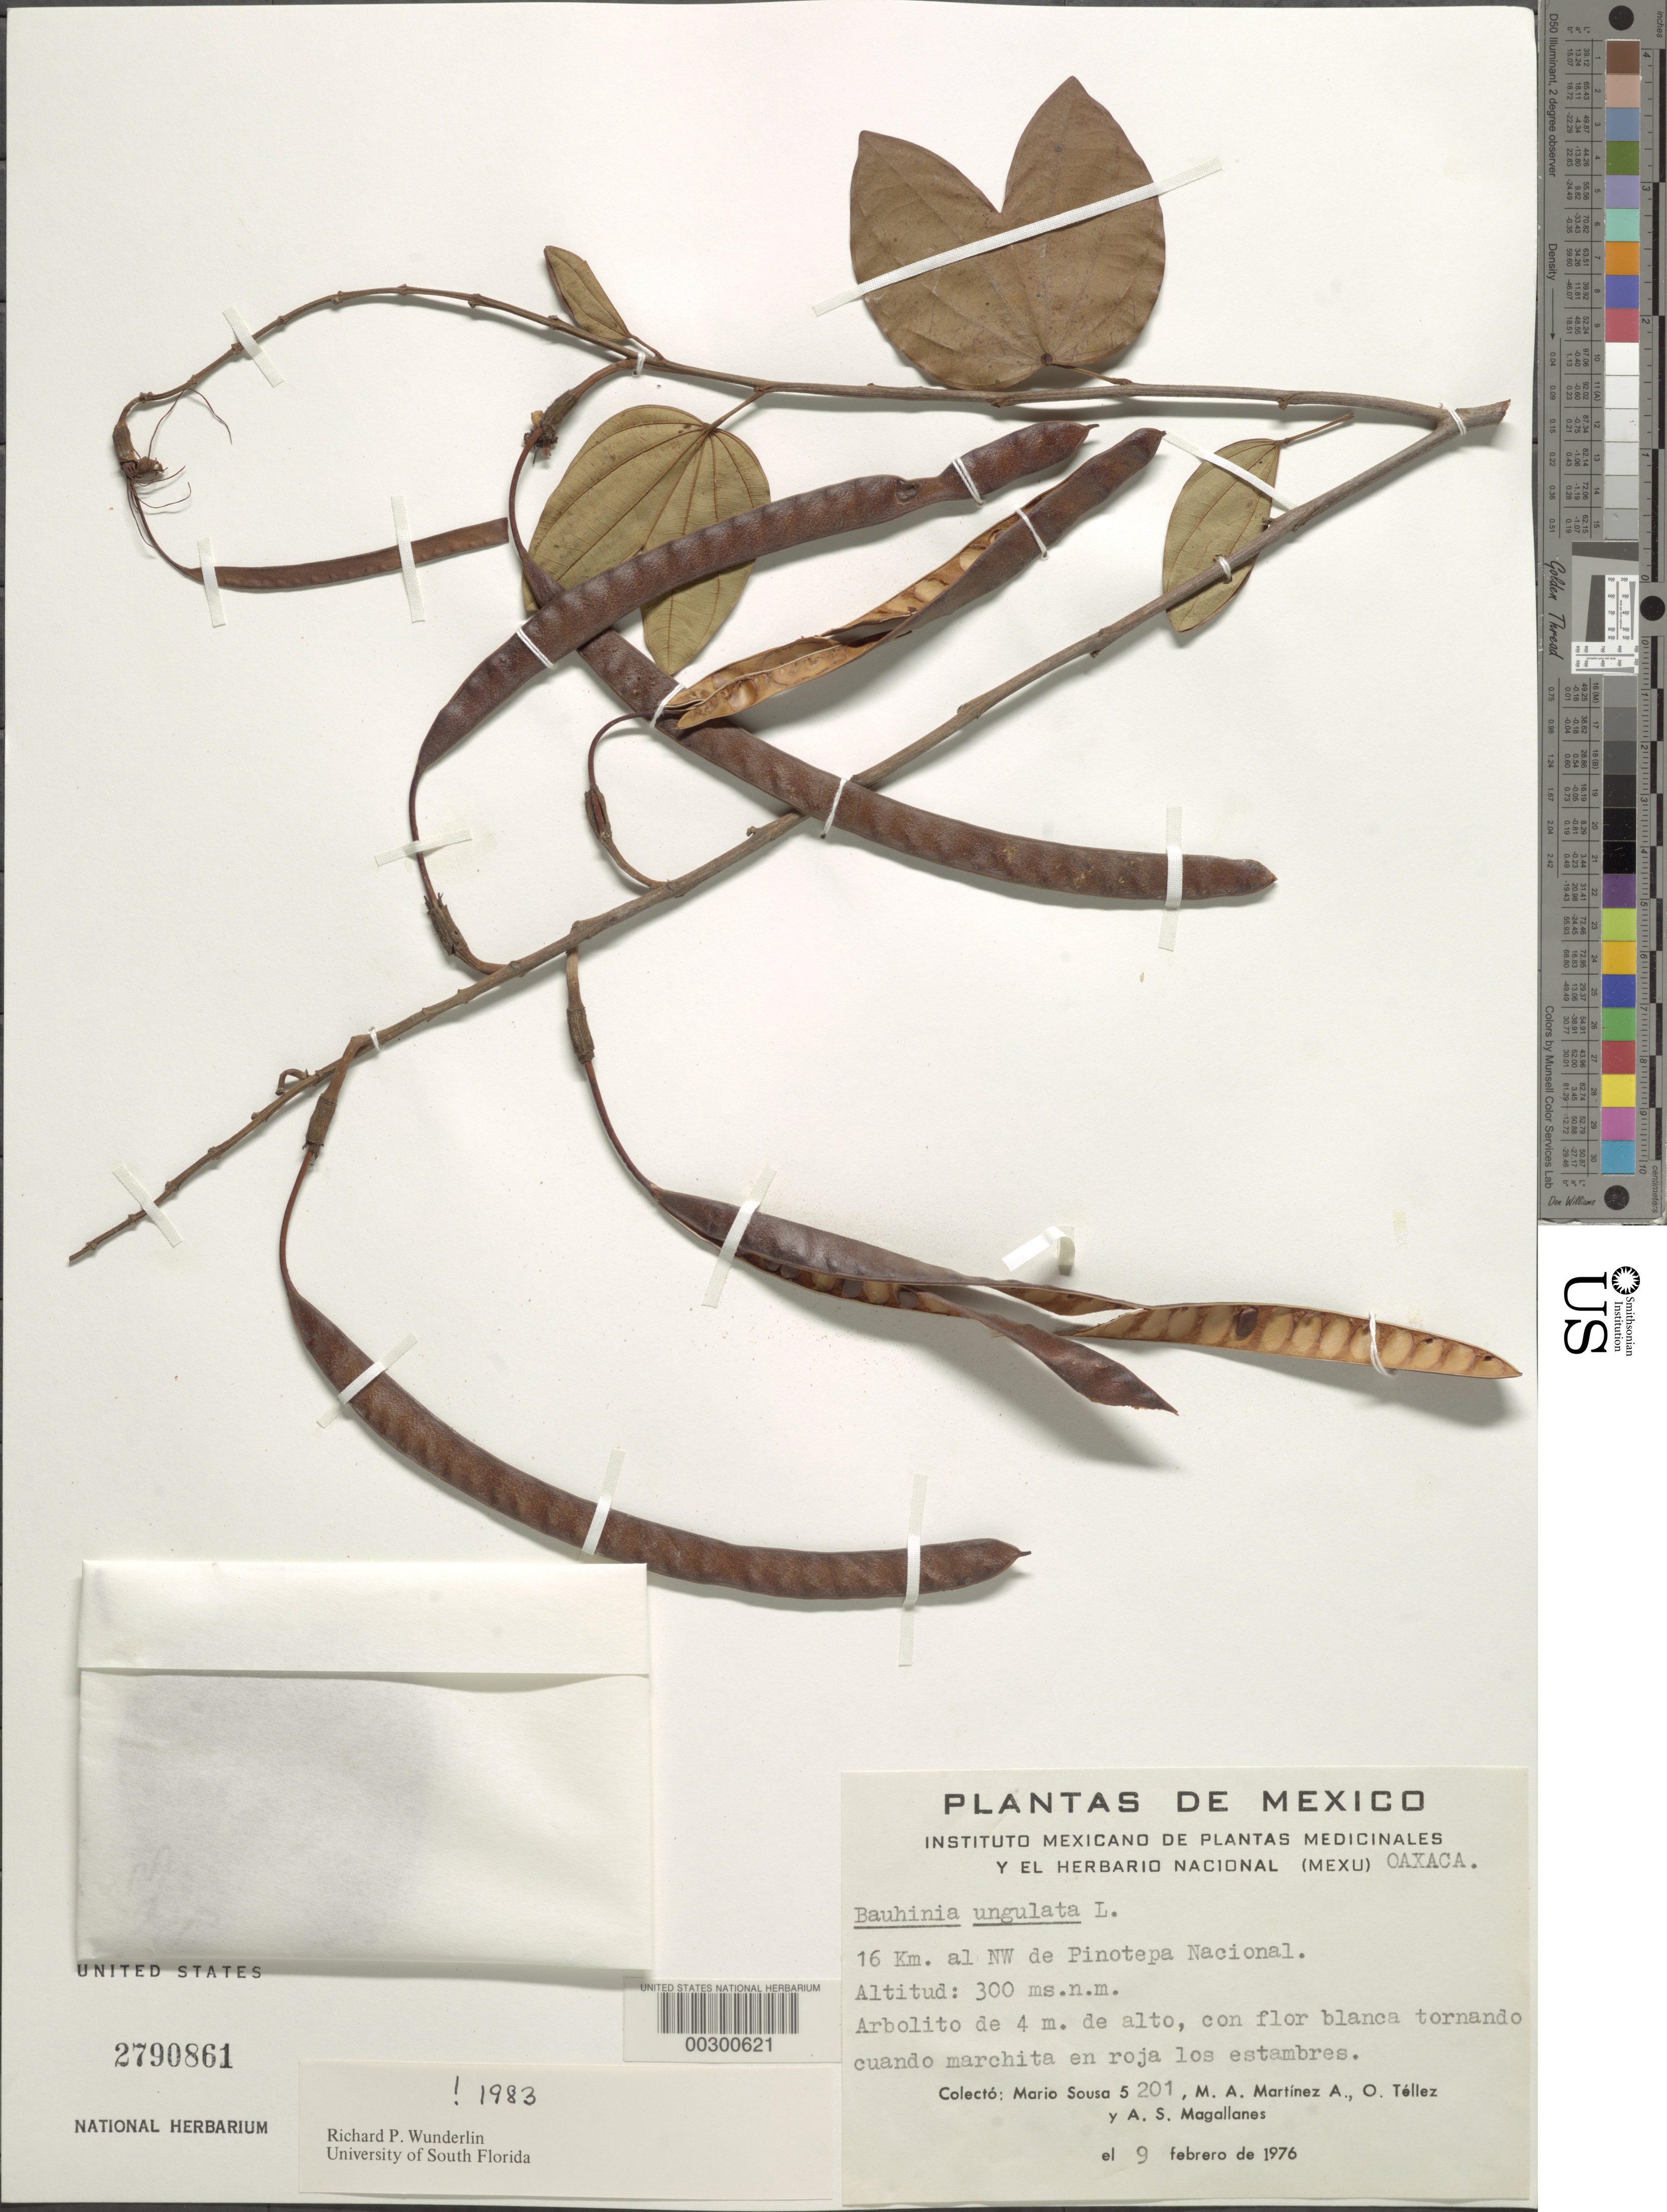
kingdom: Plantae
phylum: Tracheophyta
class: Magnoliopsida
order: Fabales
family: Fabaceae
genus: Bauhinia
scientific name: Bauhinia ungulata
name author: L.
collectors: M. Sousa S., M. A. Martínez Alfaro, O. Téllez V. & A. Magallanes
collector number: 5201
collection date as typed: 09 Feb 1976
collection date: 1976-02-09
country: Mexico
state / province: Oaxaca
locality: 16 km NW of Pinotepa Nacional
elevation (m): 300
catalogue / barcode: US 2790861